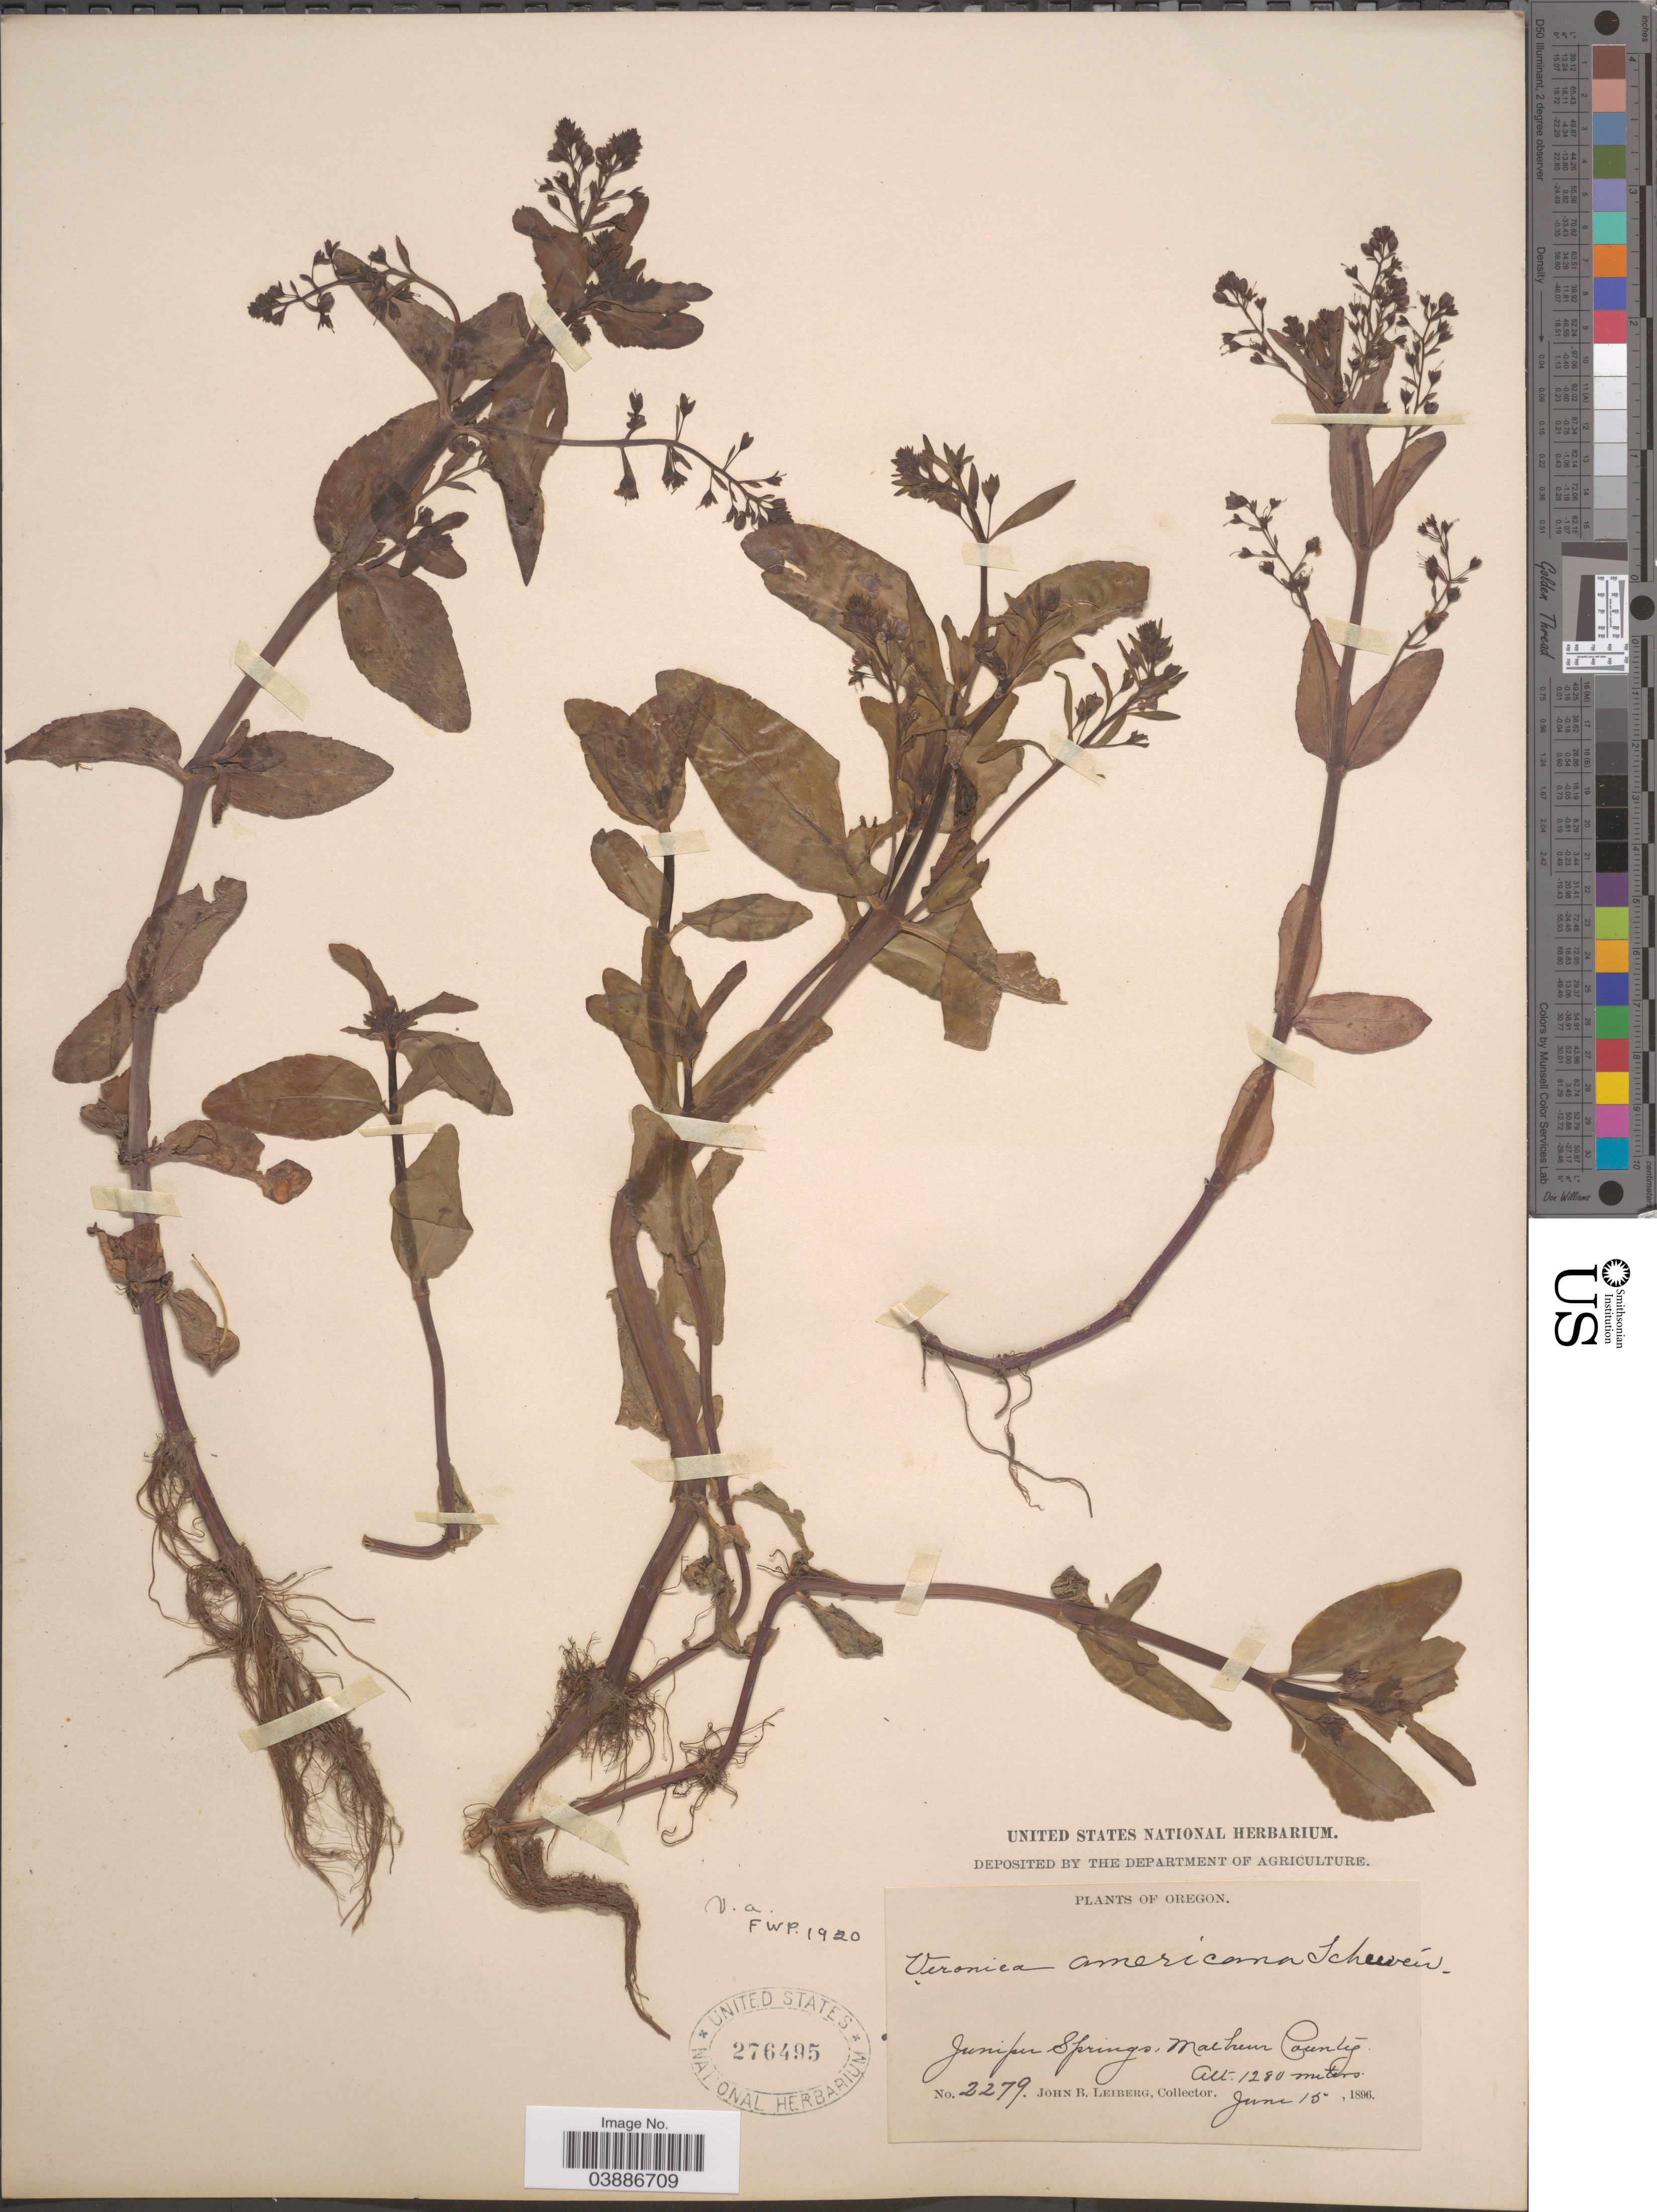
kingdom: Plantae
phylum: Tracheophyta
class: Magnoliopsida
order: Lamiales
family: Plantaginaceae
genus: Veronica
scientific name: Veronica americana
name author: Schwein. ex Benth.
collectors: J. B. Leiberg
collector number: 2279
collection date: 1896-06-15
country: United States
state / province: Oregon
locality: Juniper Springs, Malheur County.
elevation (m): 1280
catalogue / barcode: US 276495